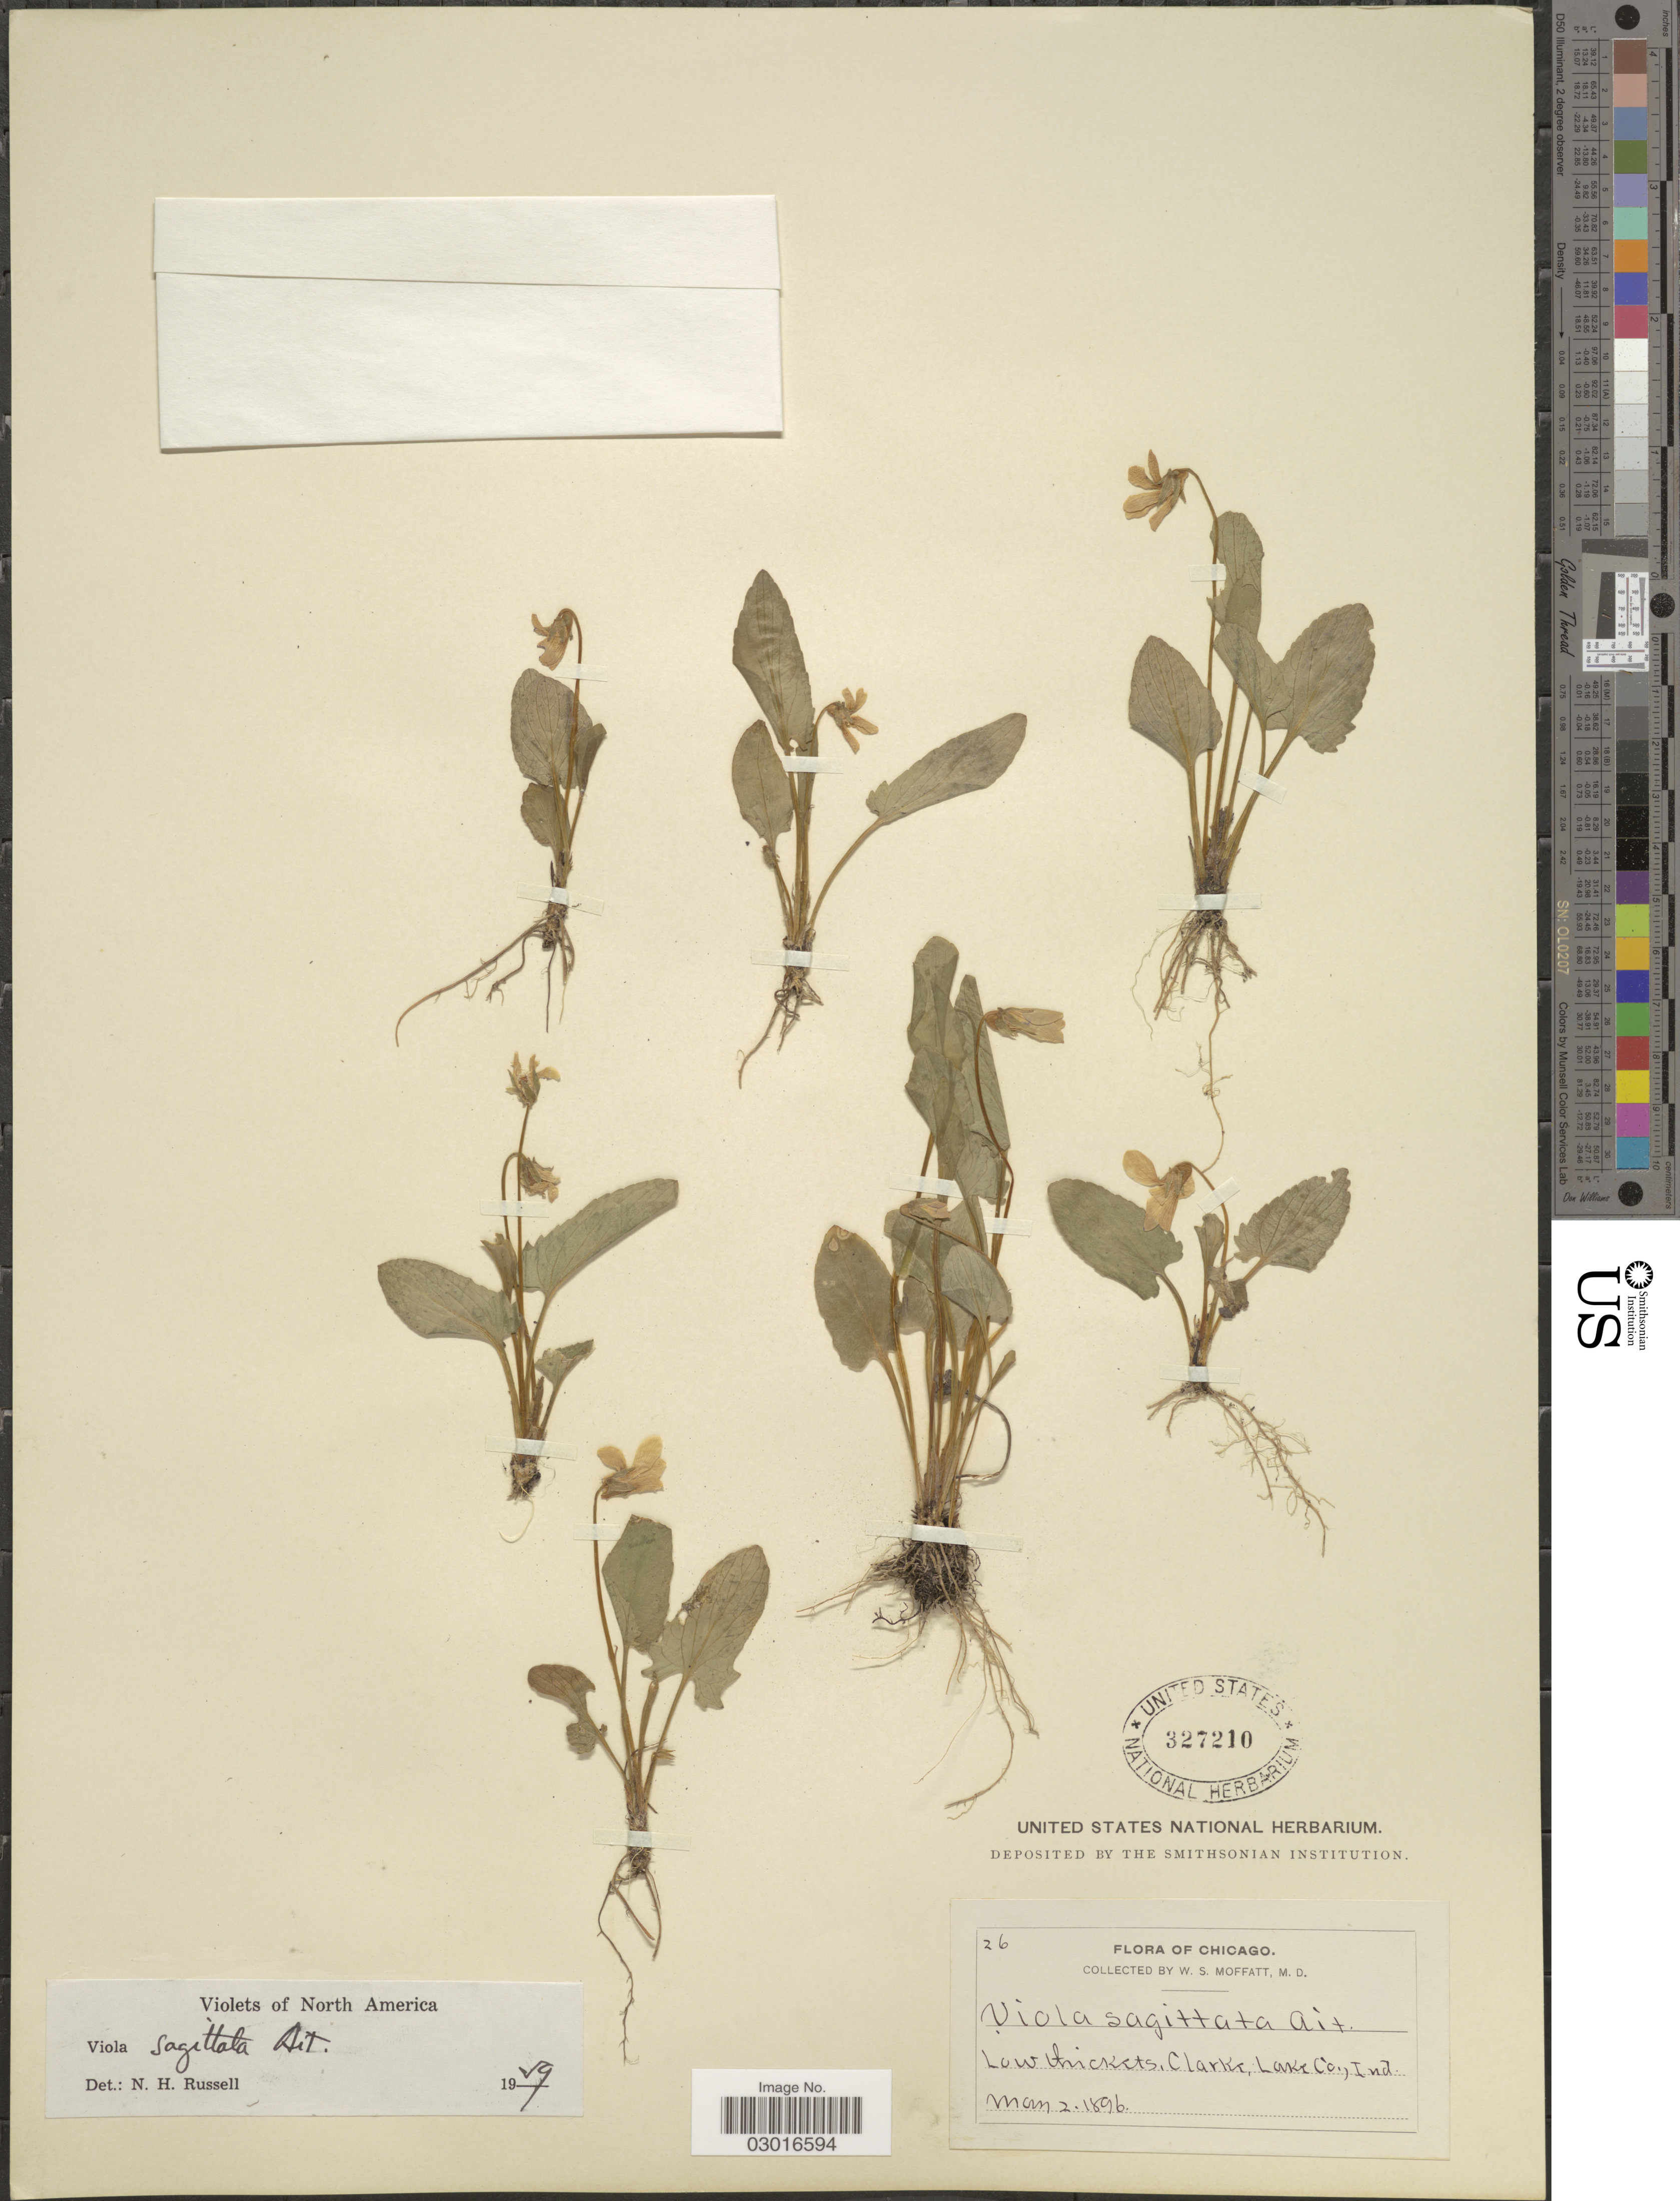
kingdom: Plantae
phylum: Tracheophyta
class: Magnoliopsida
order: Malpighiales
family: Violaceae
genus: Viola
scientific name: Viola sagittata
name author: Aiton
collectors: W. Moffatt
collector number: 26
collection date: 1896-03-02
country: United States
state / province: Indiana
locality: Chicago. Low thickets, Clarke, Lake Co.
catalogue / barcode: US 327210